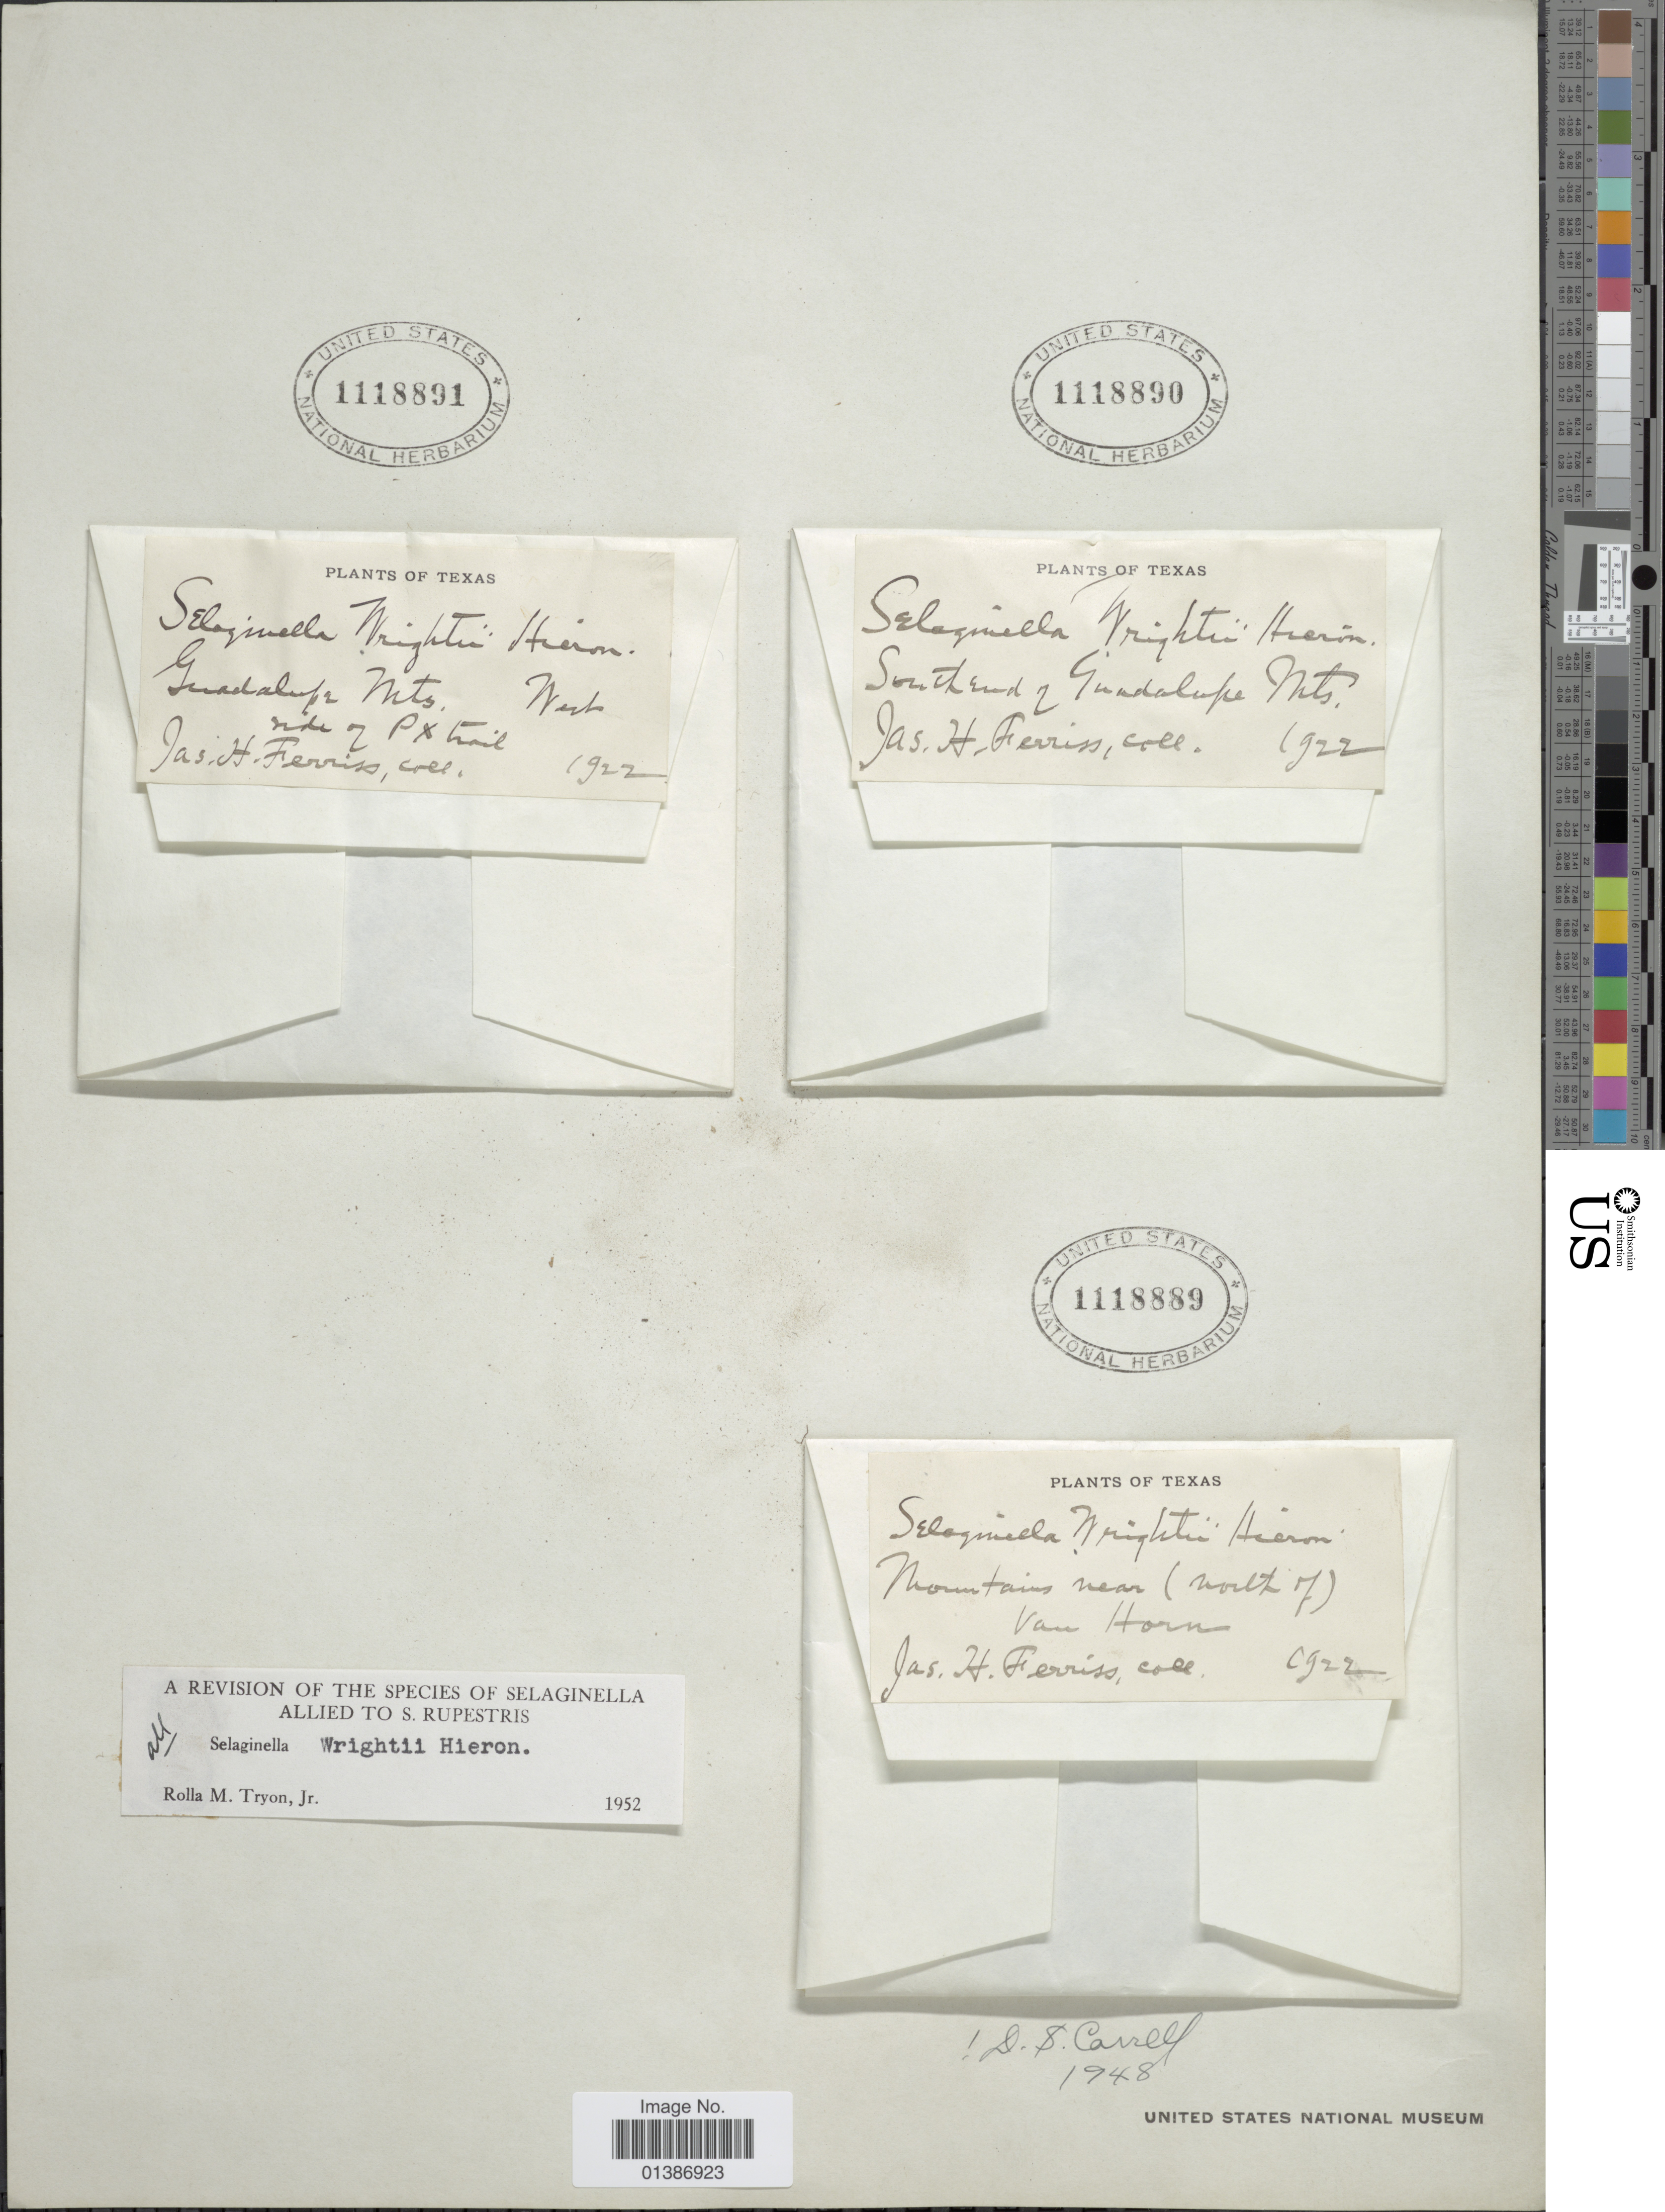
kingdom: Plantae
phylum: Tracheophyta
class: Lycopodiopsida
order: Selaginellales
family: Selaginellaceae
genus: Selaginella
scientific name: Selaginella wrightii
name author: Hieron.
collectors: J. Ferriss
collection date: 1922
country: United States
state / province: Texas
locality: South end of Guadalupe Mts.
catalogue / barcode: US 1118890-2